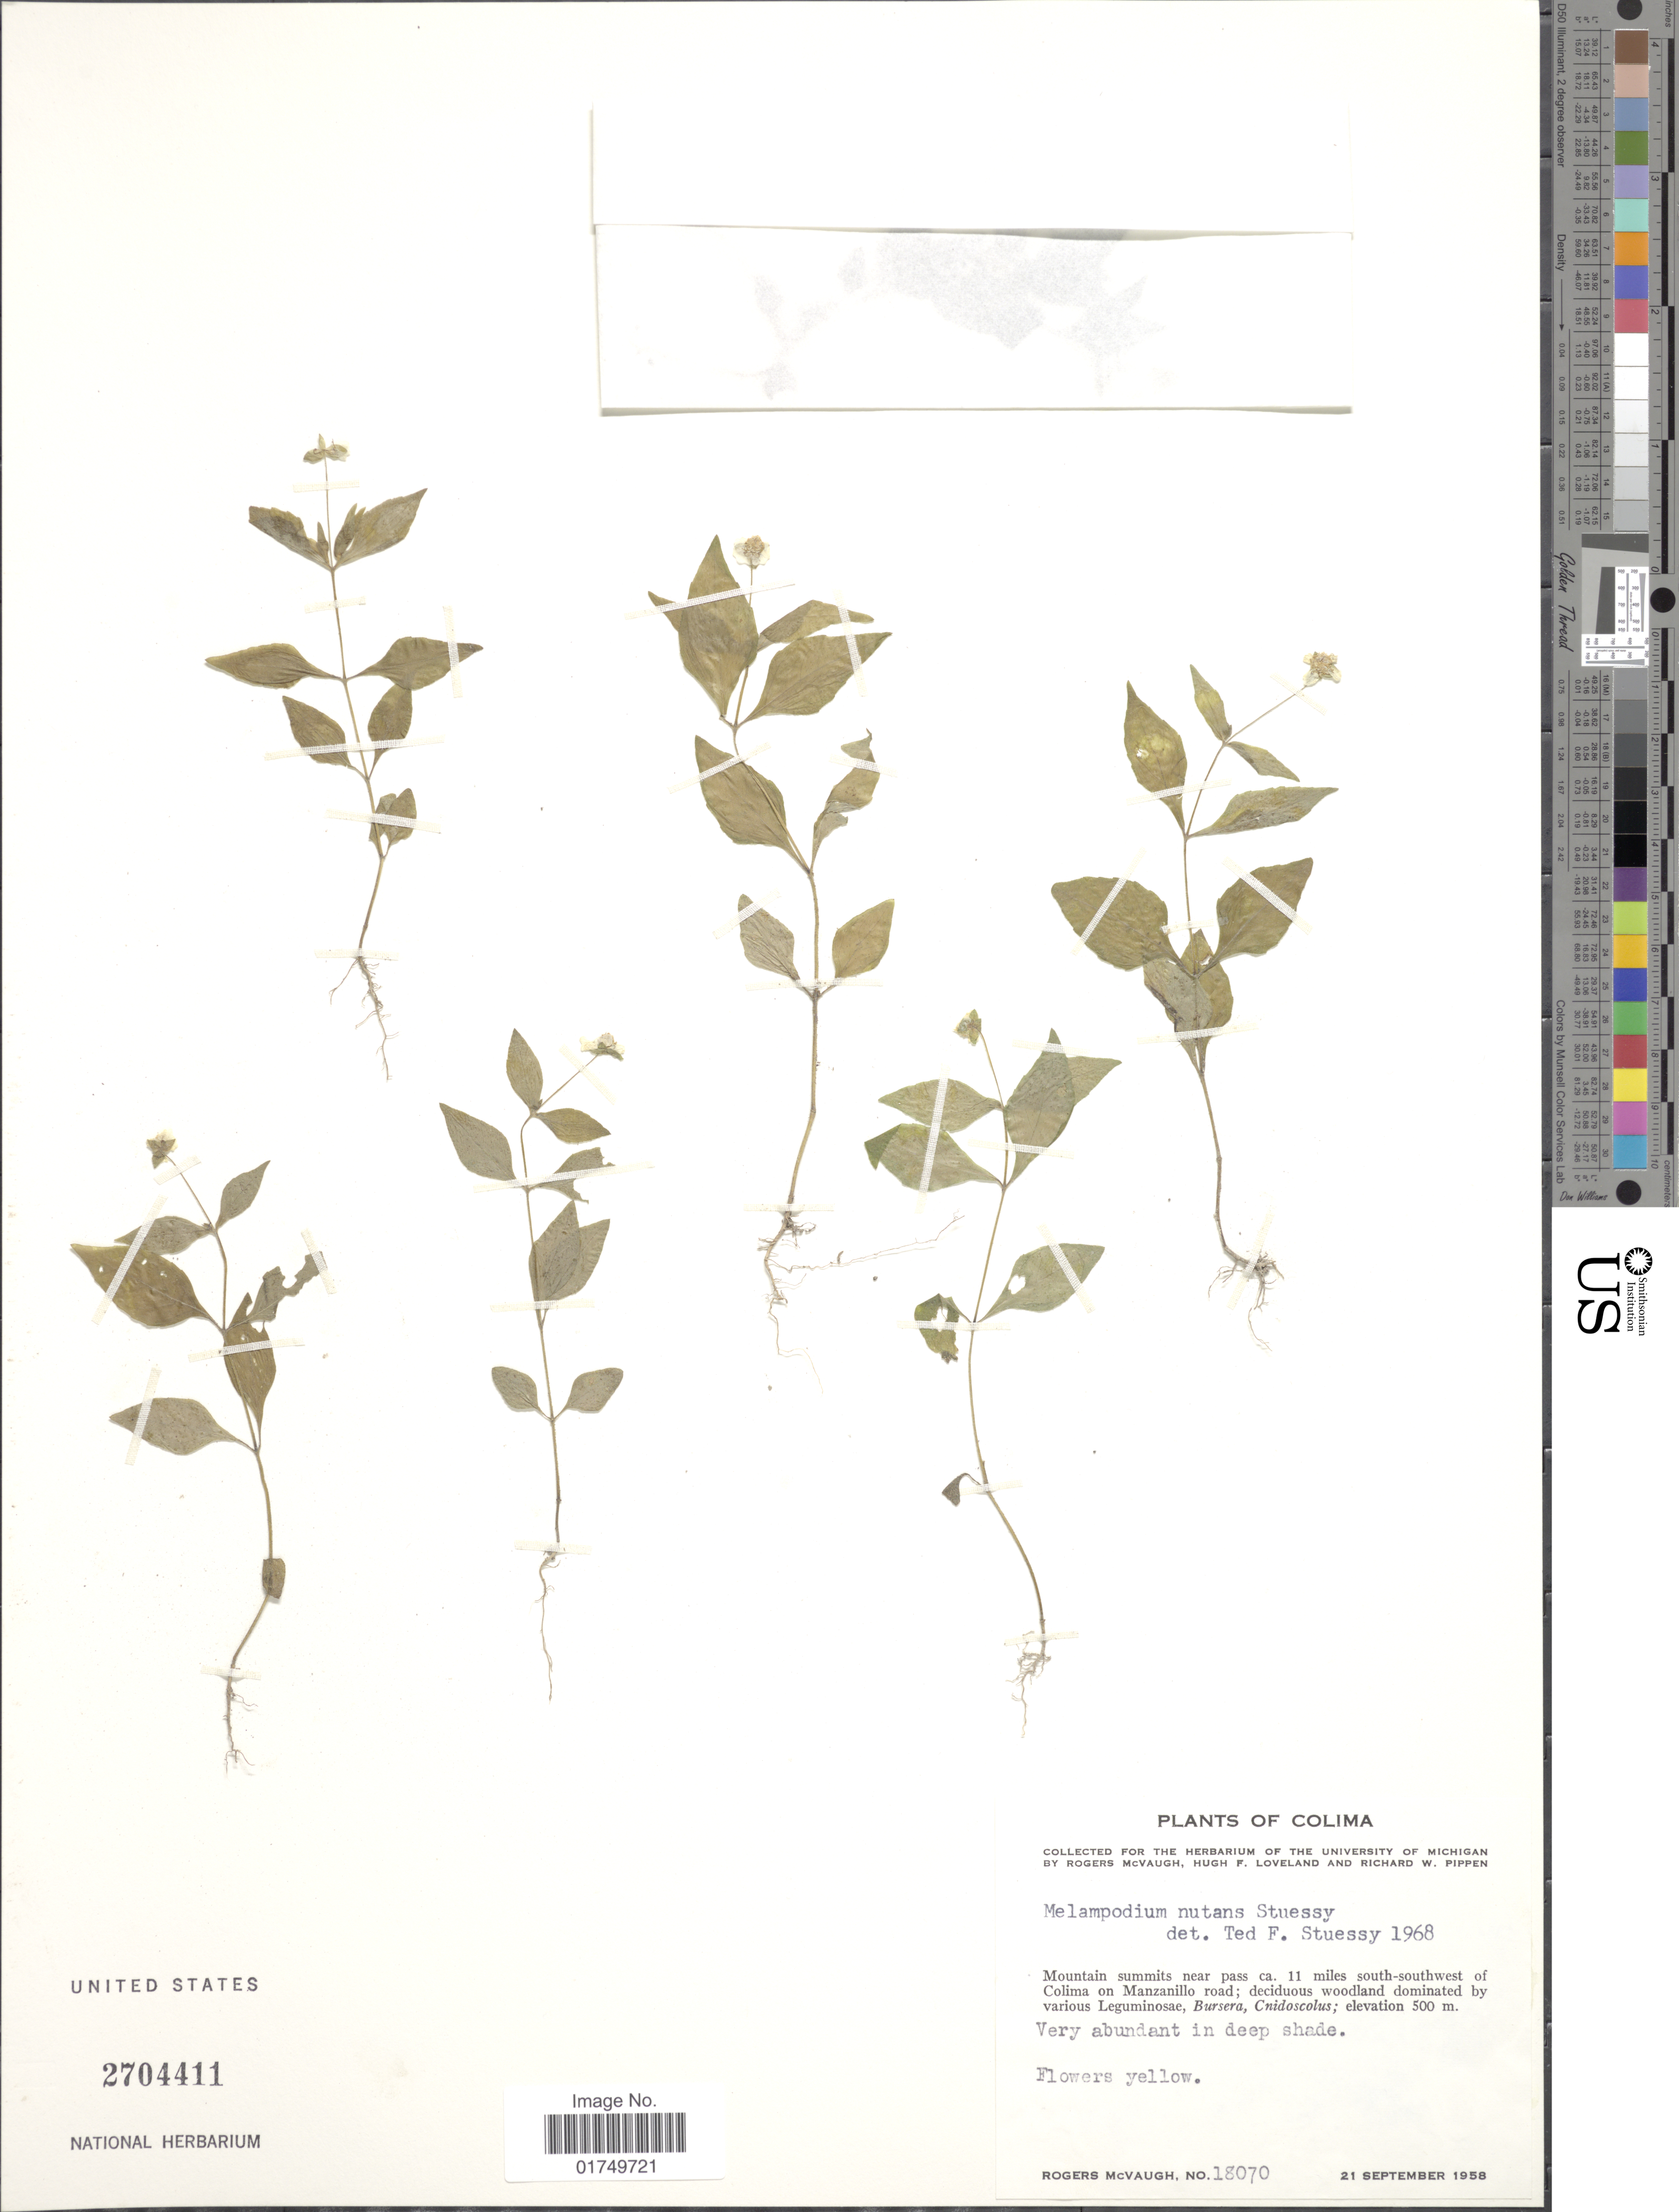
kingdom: Plantae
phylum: Tracheophyta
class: Magnoliopsida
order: Asterales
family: Asteraceae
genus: Melampodium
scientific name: Melampodium nutans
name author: Stuessy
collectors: R. McVaugh, H. Loveland & R. W. Pippen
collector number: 18070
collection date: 1958-09-21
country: Mexico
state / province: Colima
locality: Near pass ca. 11 miles south-southwest of Colima on Manzanillo road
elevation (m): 500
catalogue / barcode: US 2704411